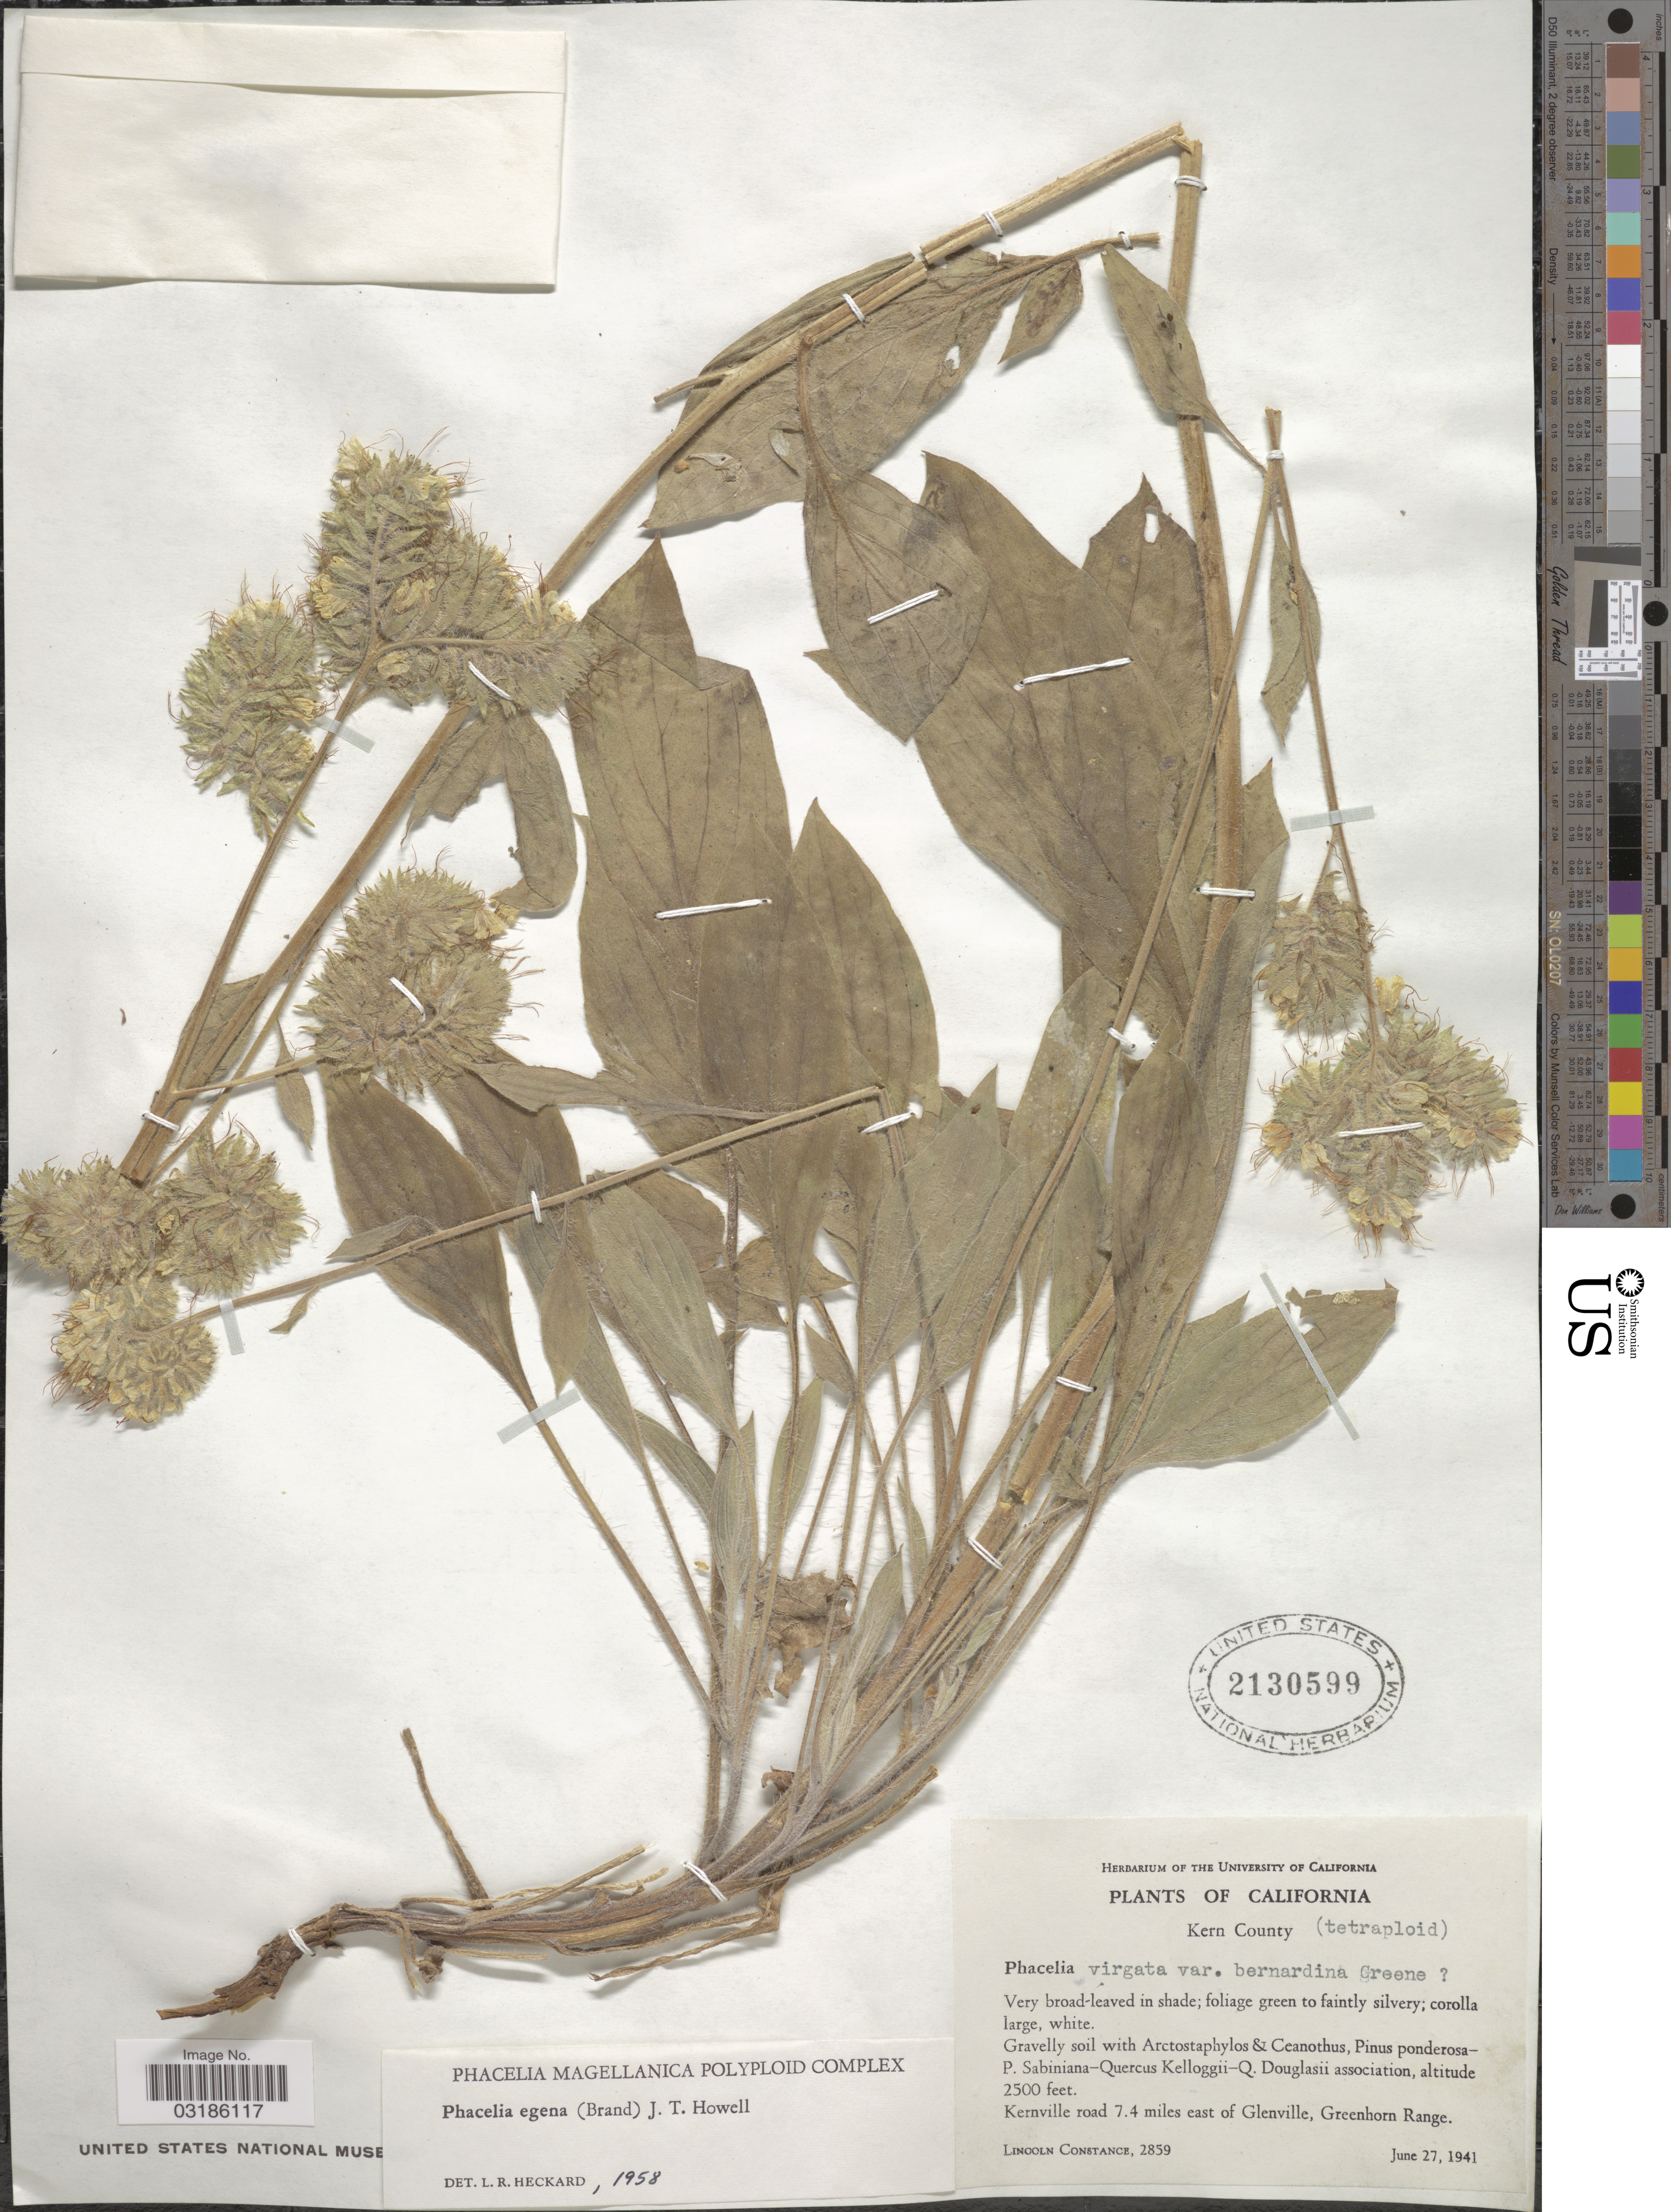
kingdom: Plantae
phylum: Tracheophyta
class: Magnoliopsida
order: Boraginales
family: Hydrophyllaceae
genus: Phacelia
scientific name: Phacelia egena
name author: (Brand) Howell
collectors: L. Constance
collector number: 2859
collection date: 1941-06-27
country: United States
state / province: California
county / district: Kern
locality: Kern County. Kernville road 7.4 miles east of Glenville, Greenhorn Range.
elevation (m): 762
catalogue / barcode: US 2130599